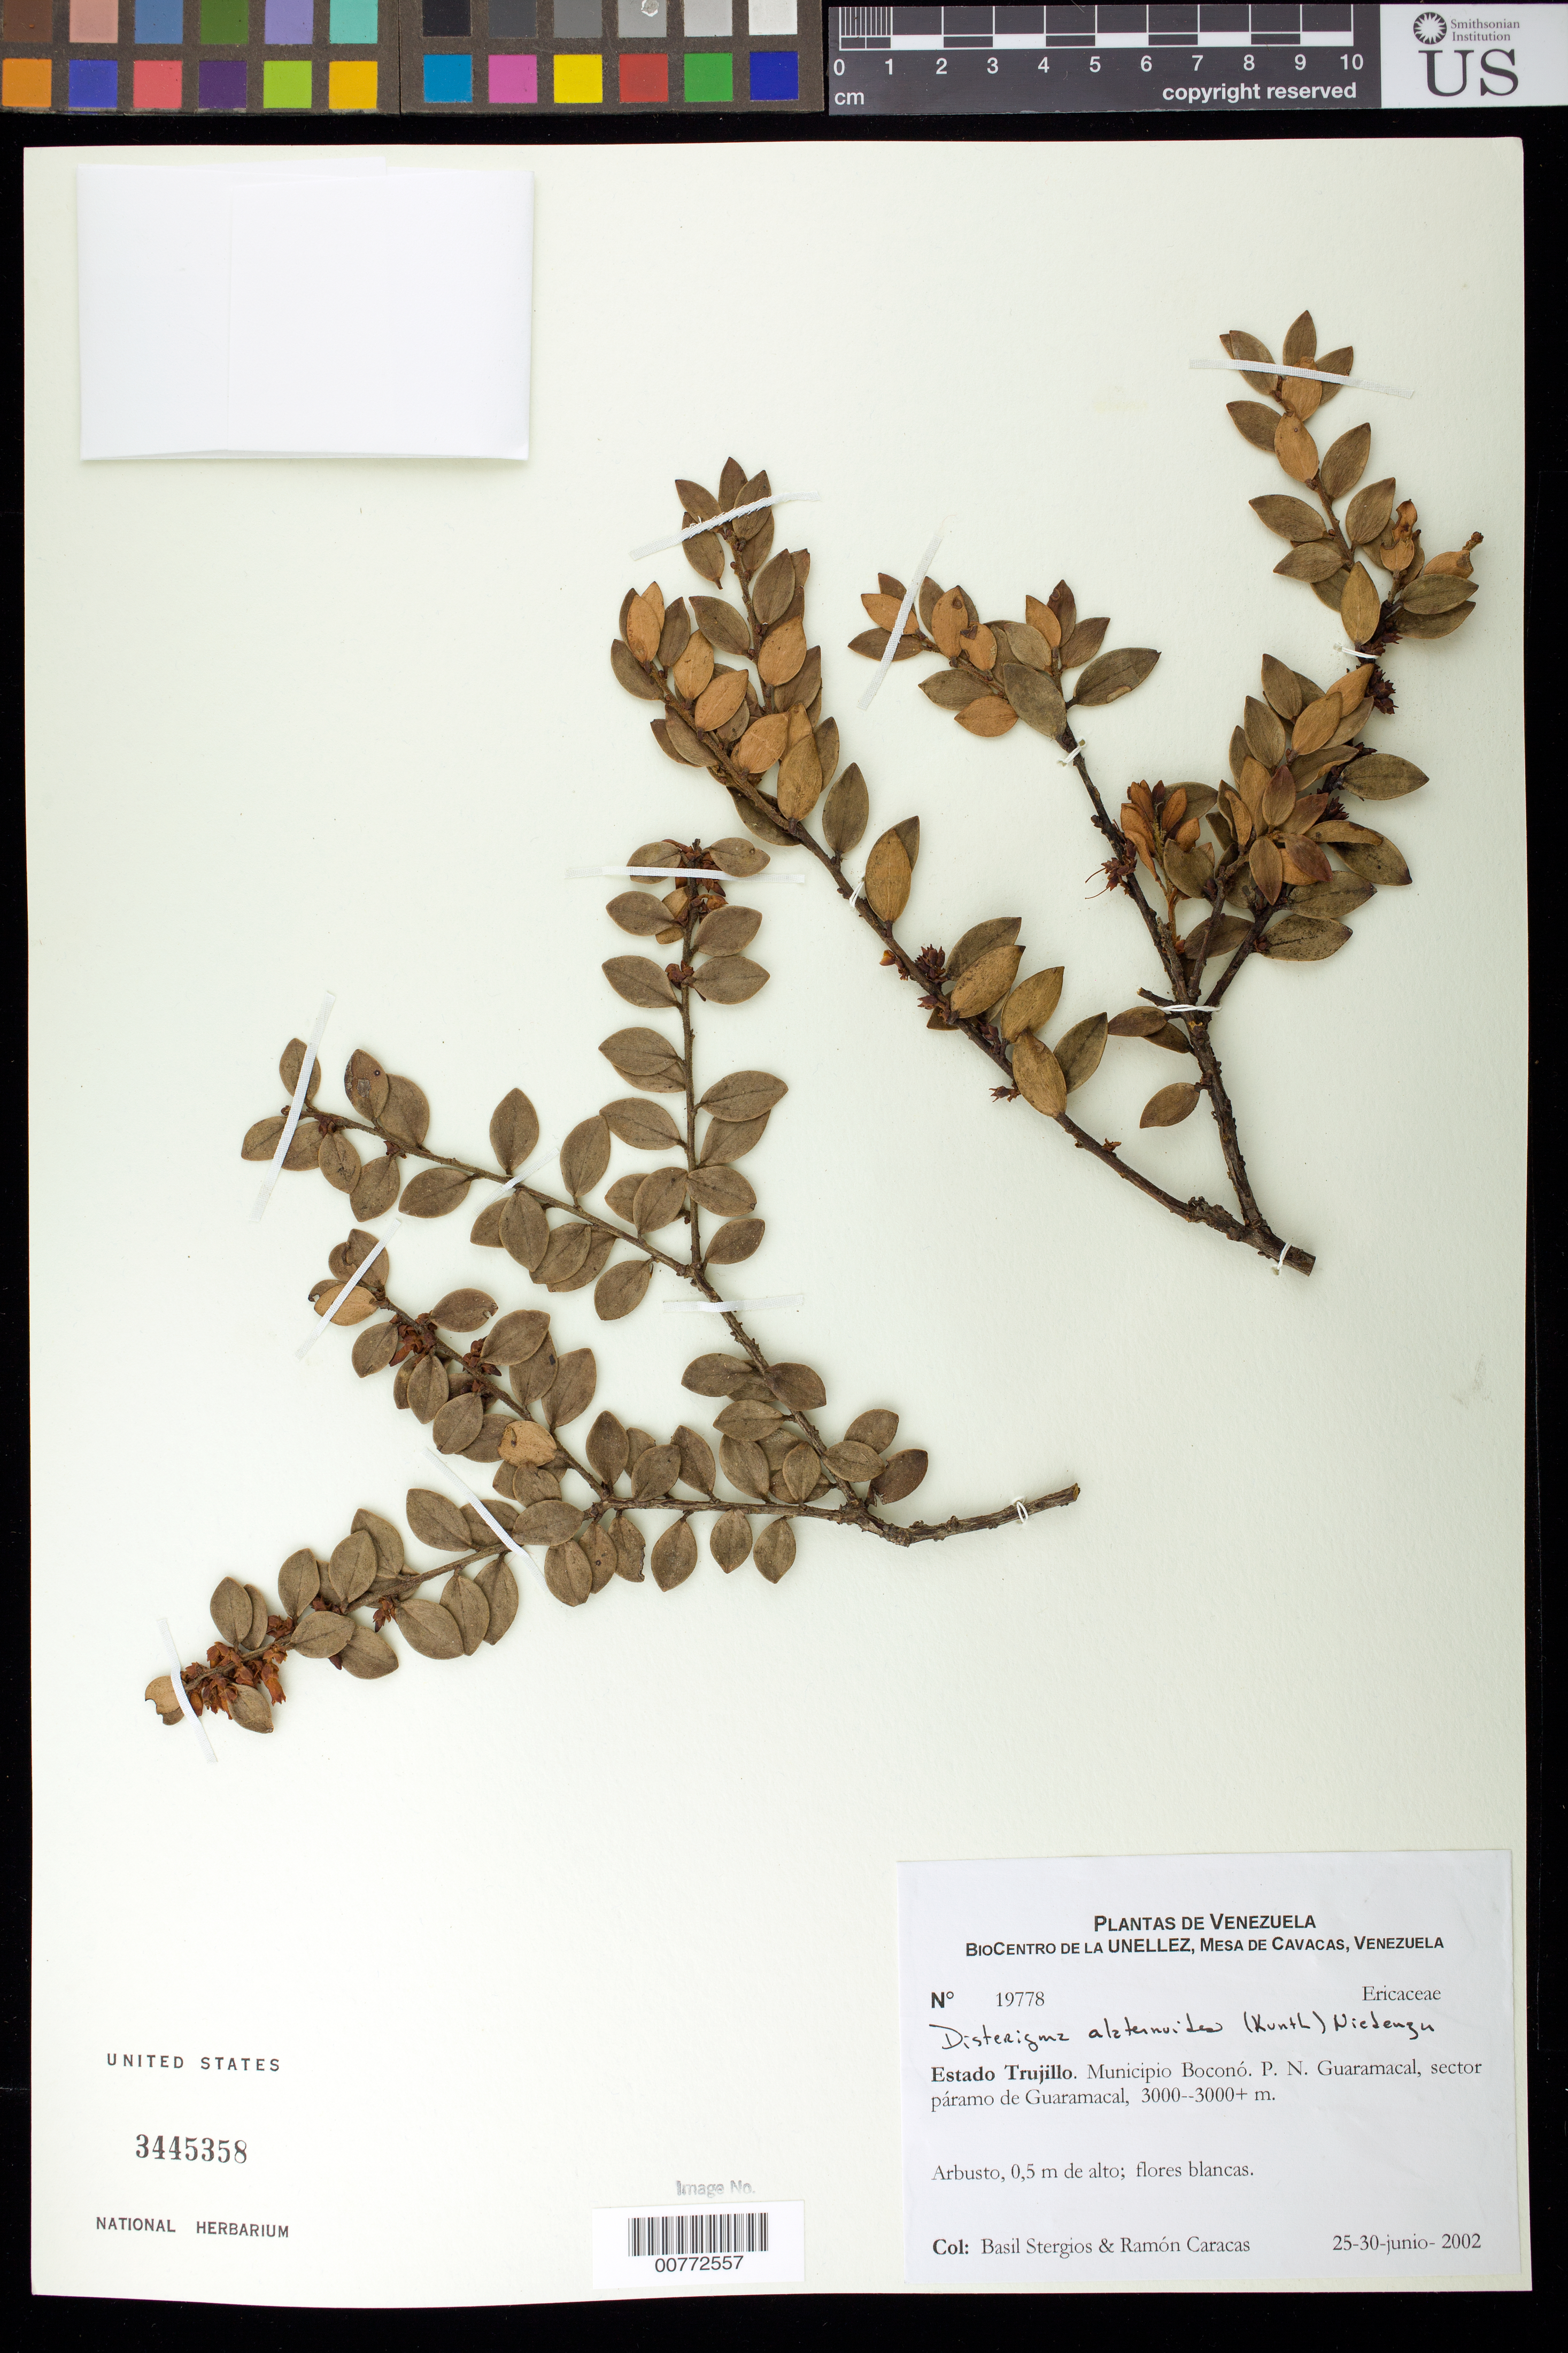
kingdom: Plantae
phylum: Tracheophyta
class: Magnoliopsida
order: Ericales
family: Ericaceae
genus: Disterigma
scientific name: Disterigma alaternoides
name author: (Kunth) Nied.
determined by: Dorr, L. J., (BOT), Smithsonian Institution - National Museum of Natural History (UNITED STATES)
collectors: B. G. Stergios & R. Caracas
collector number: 19778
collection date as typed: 25 Jun 2002 to 30 Jun 2002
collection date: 2002-06-25/2002-06-30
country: Venezuela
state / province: Trujillo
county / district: Boconó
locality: Parque Nacional Guaramacal, páramo de Guaramacal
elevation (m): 3000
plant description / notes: PORT, US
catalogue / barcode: US 3445358